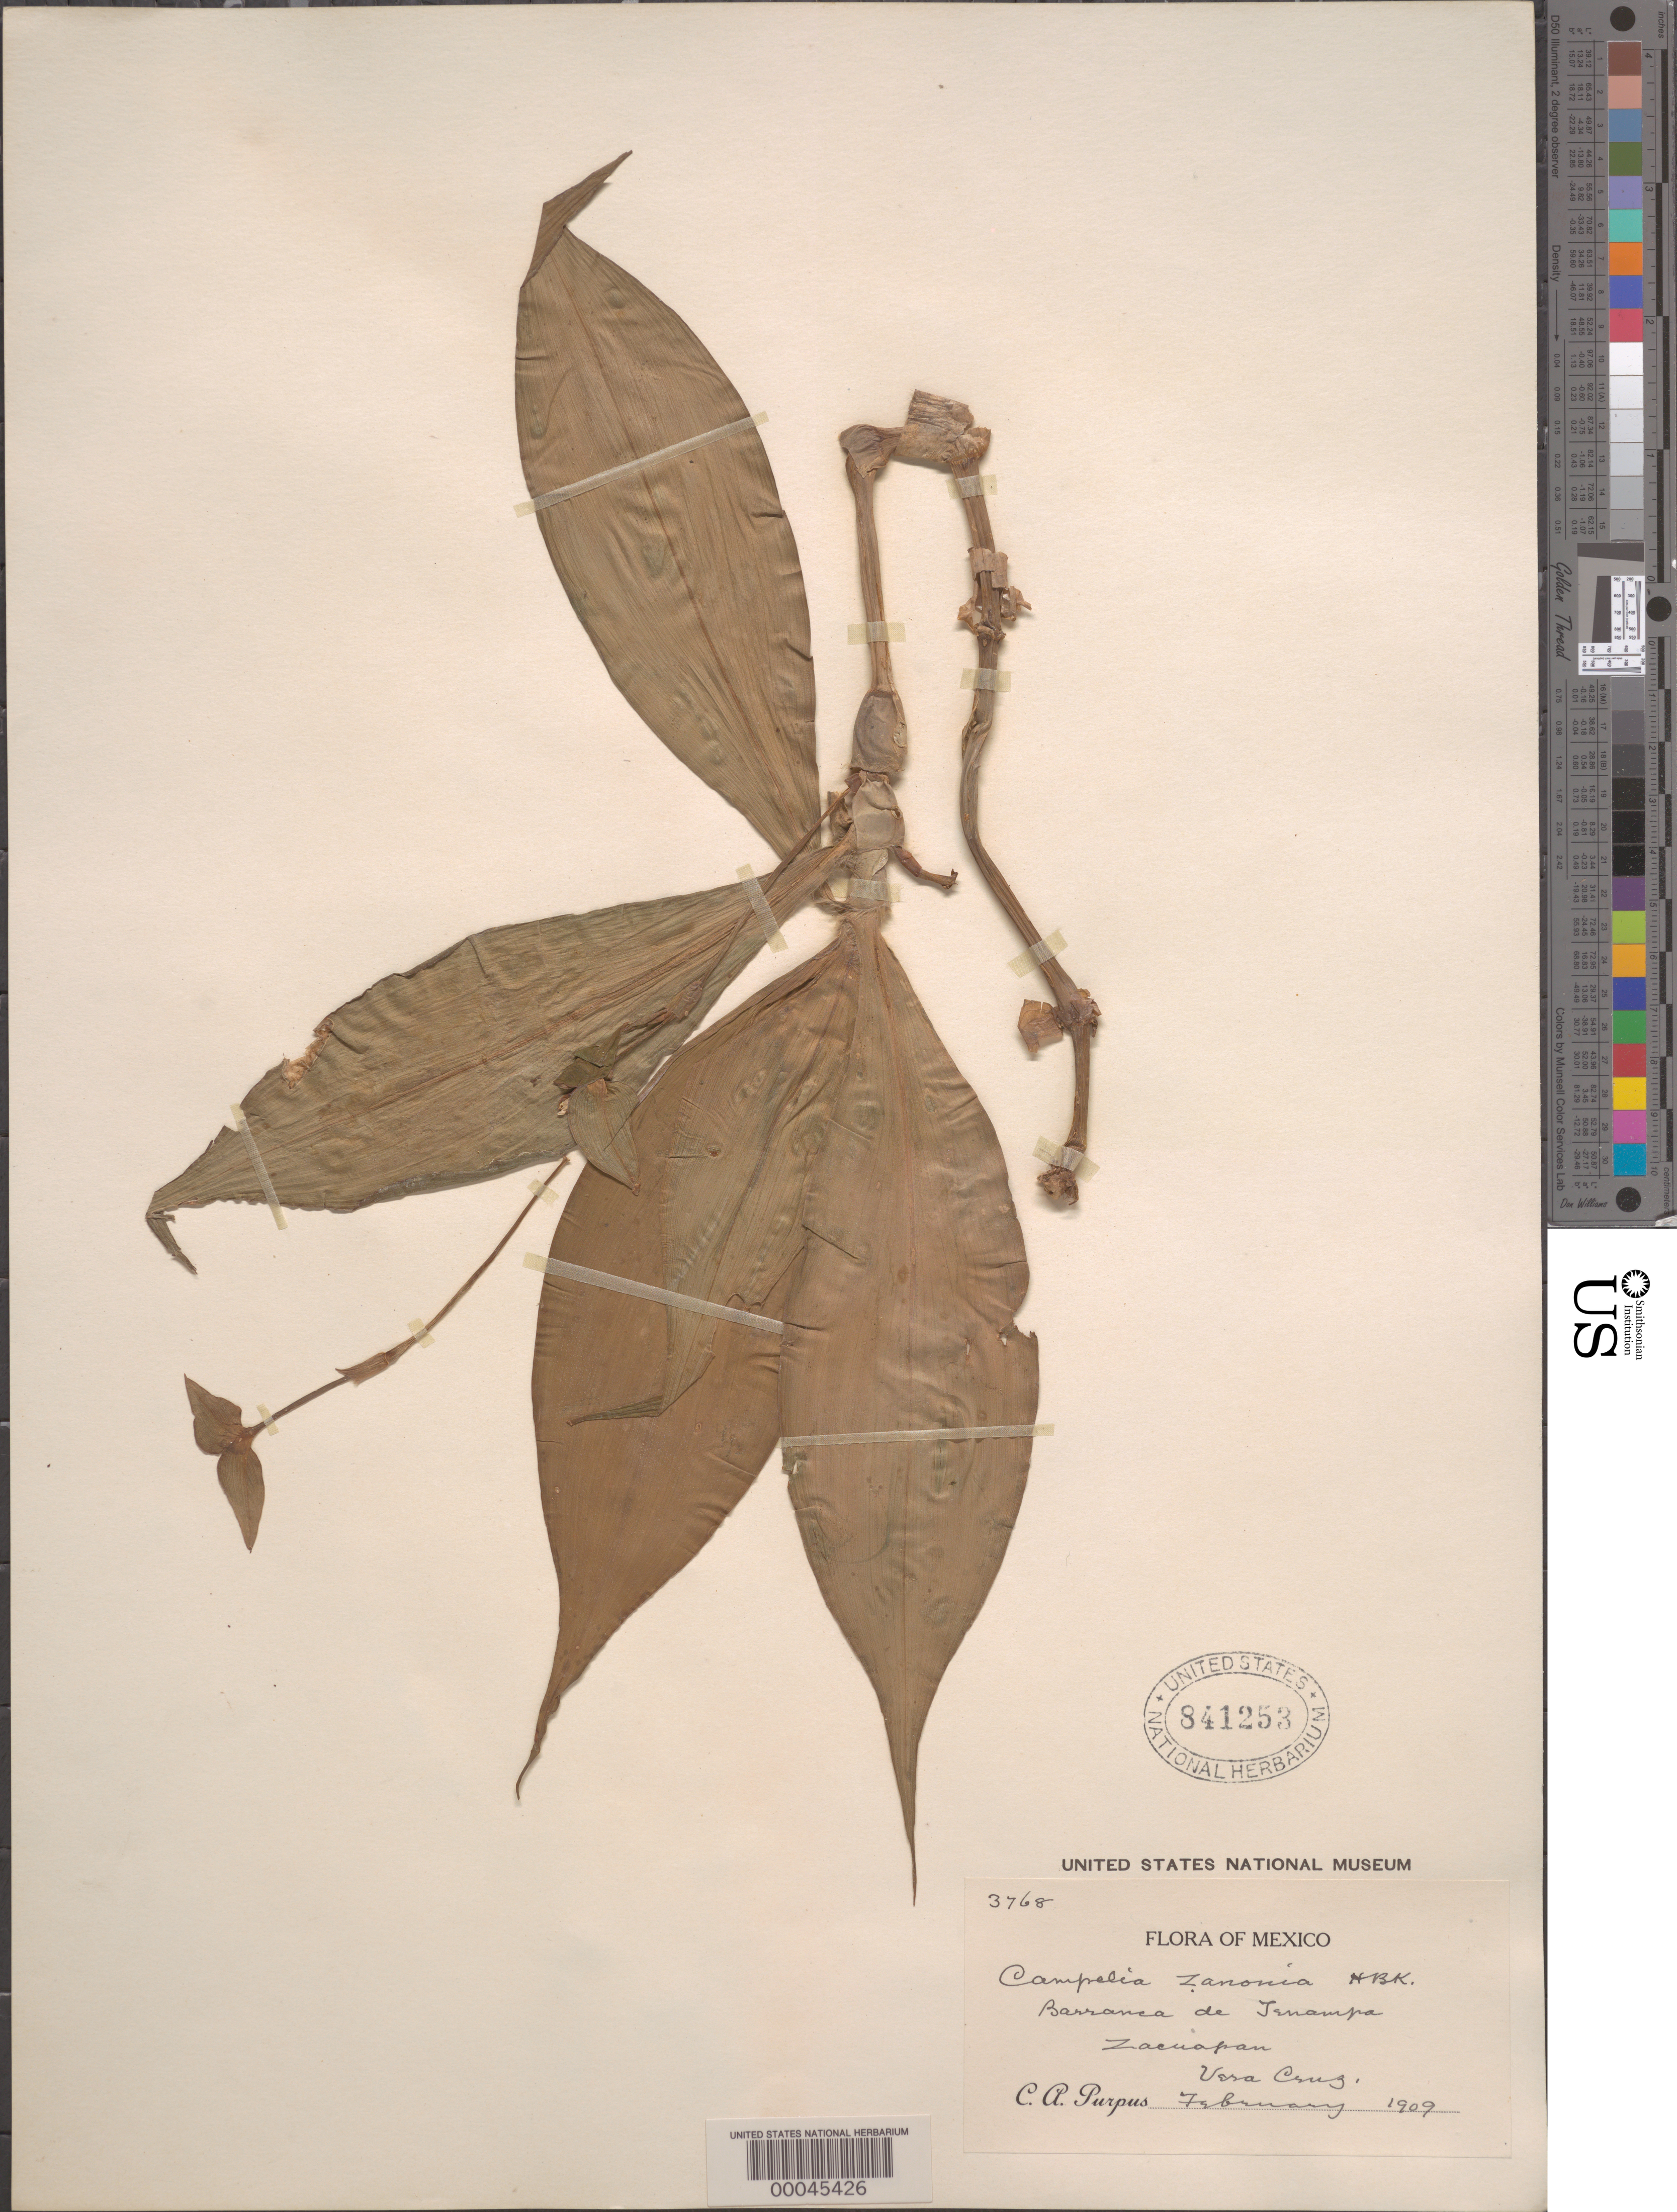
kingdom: Plantae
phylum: Tracheophyta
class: Liliopsida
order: Commelinales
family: Commelinaceae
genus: Tradescantia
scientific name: Tradescantia zanonia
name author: (L.) Sw.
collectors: C. A. Purpus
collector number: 3768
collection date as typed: Feb 1909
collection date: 1909-02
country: Mexico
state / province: Veracruz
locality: Zacuapan; barranca de tenampa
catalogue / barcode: US 841253